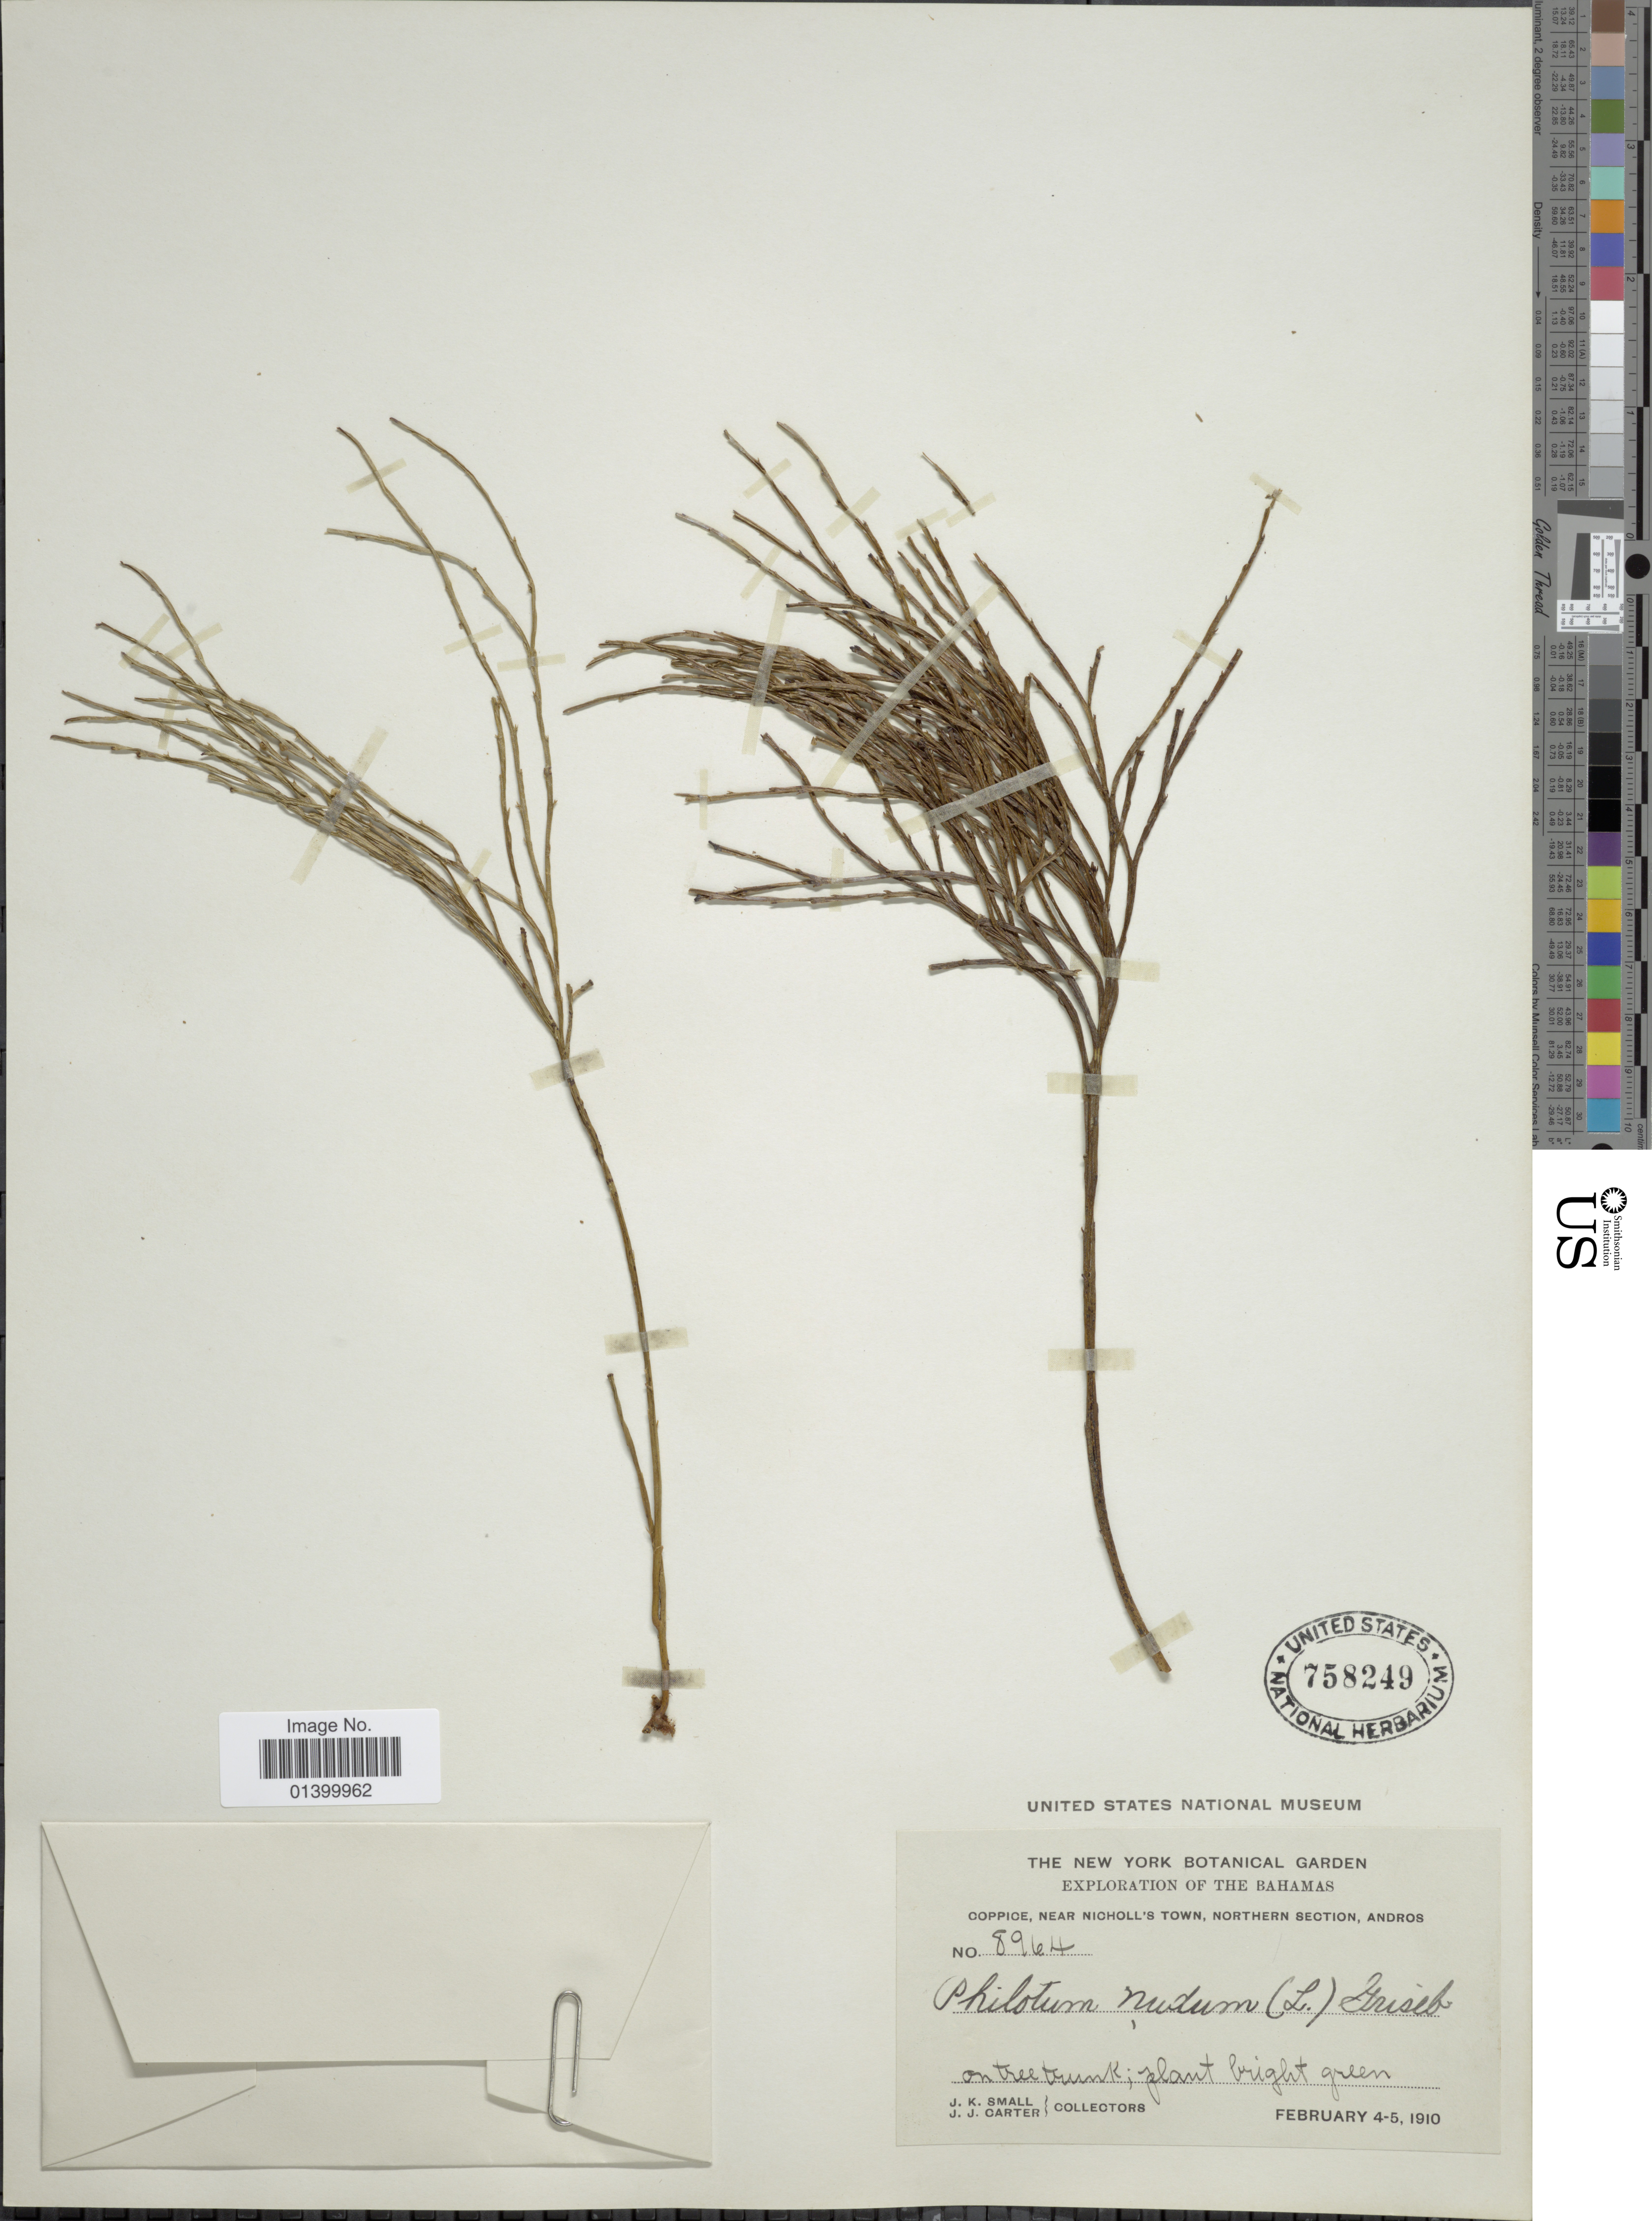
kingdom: Plantae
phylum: Tracheophyta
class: Polypodiopsida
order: Psilotales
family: Psilotaceae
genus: Psilotum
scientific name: Psilotum nudum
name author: (L.) P. Beauv.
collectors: J. K. Small & J. Carter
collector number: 8964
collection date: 1910-02-04/1910-02-05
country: Bahamas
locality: Coppice, near Nicholl's Town, Northern Section, Andros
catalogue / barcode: US 758249